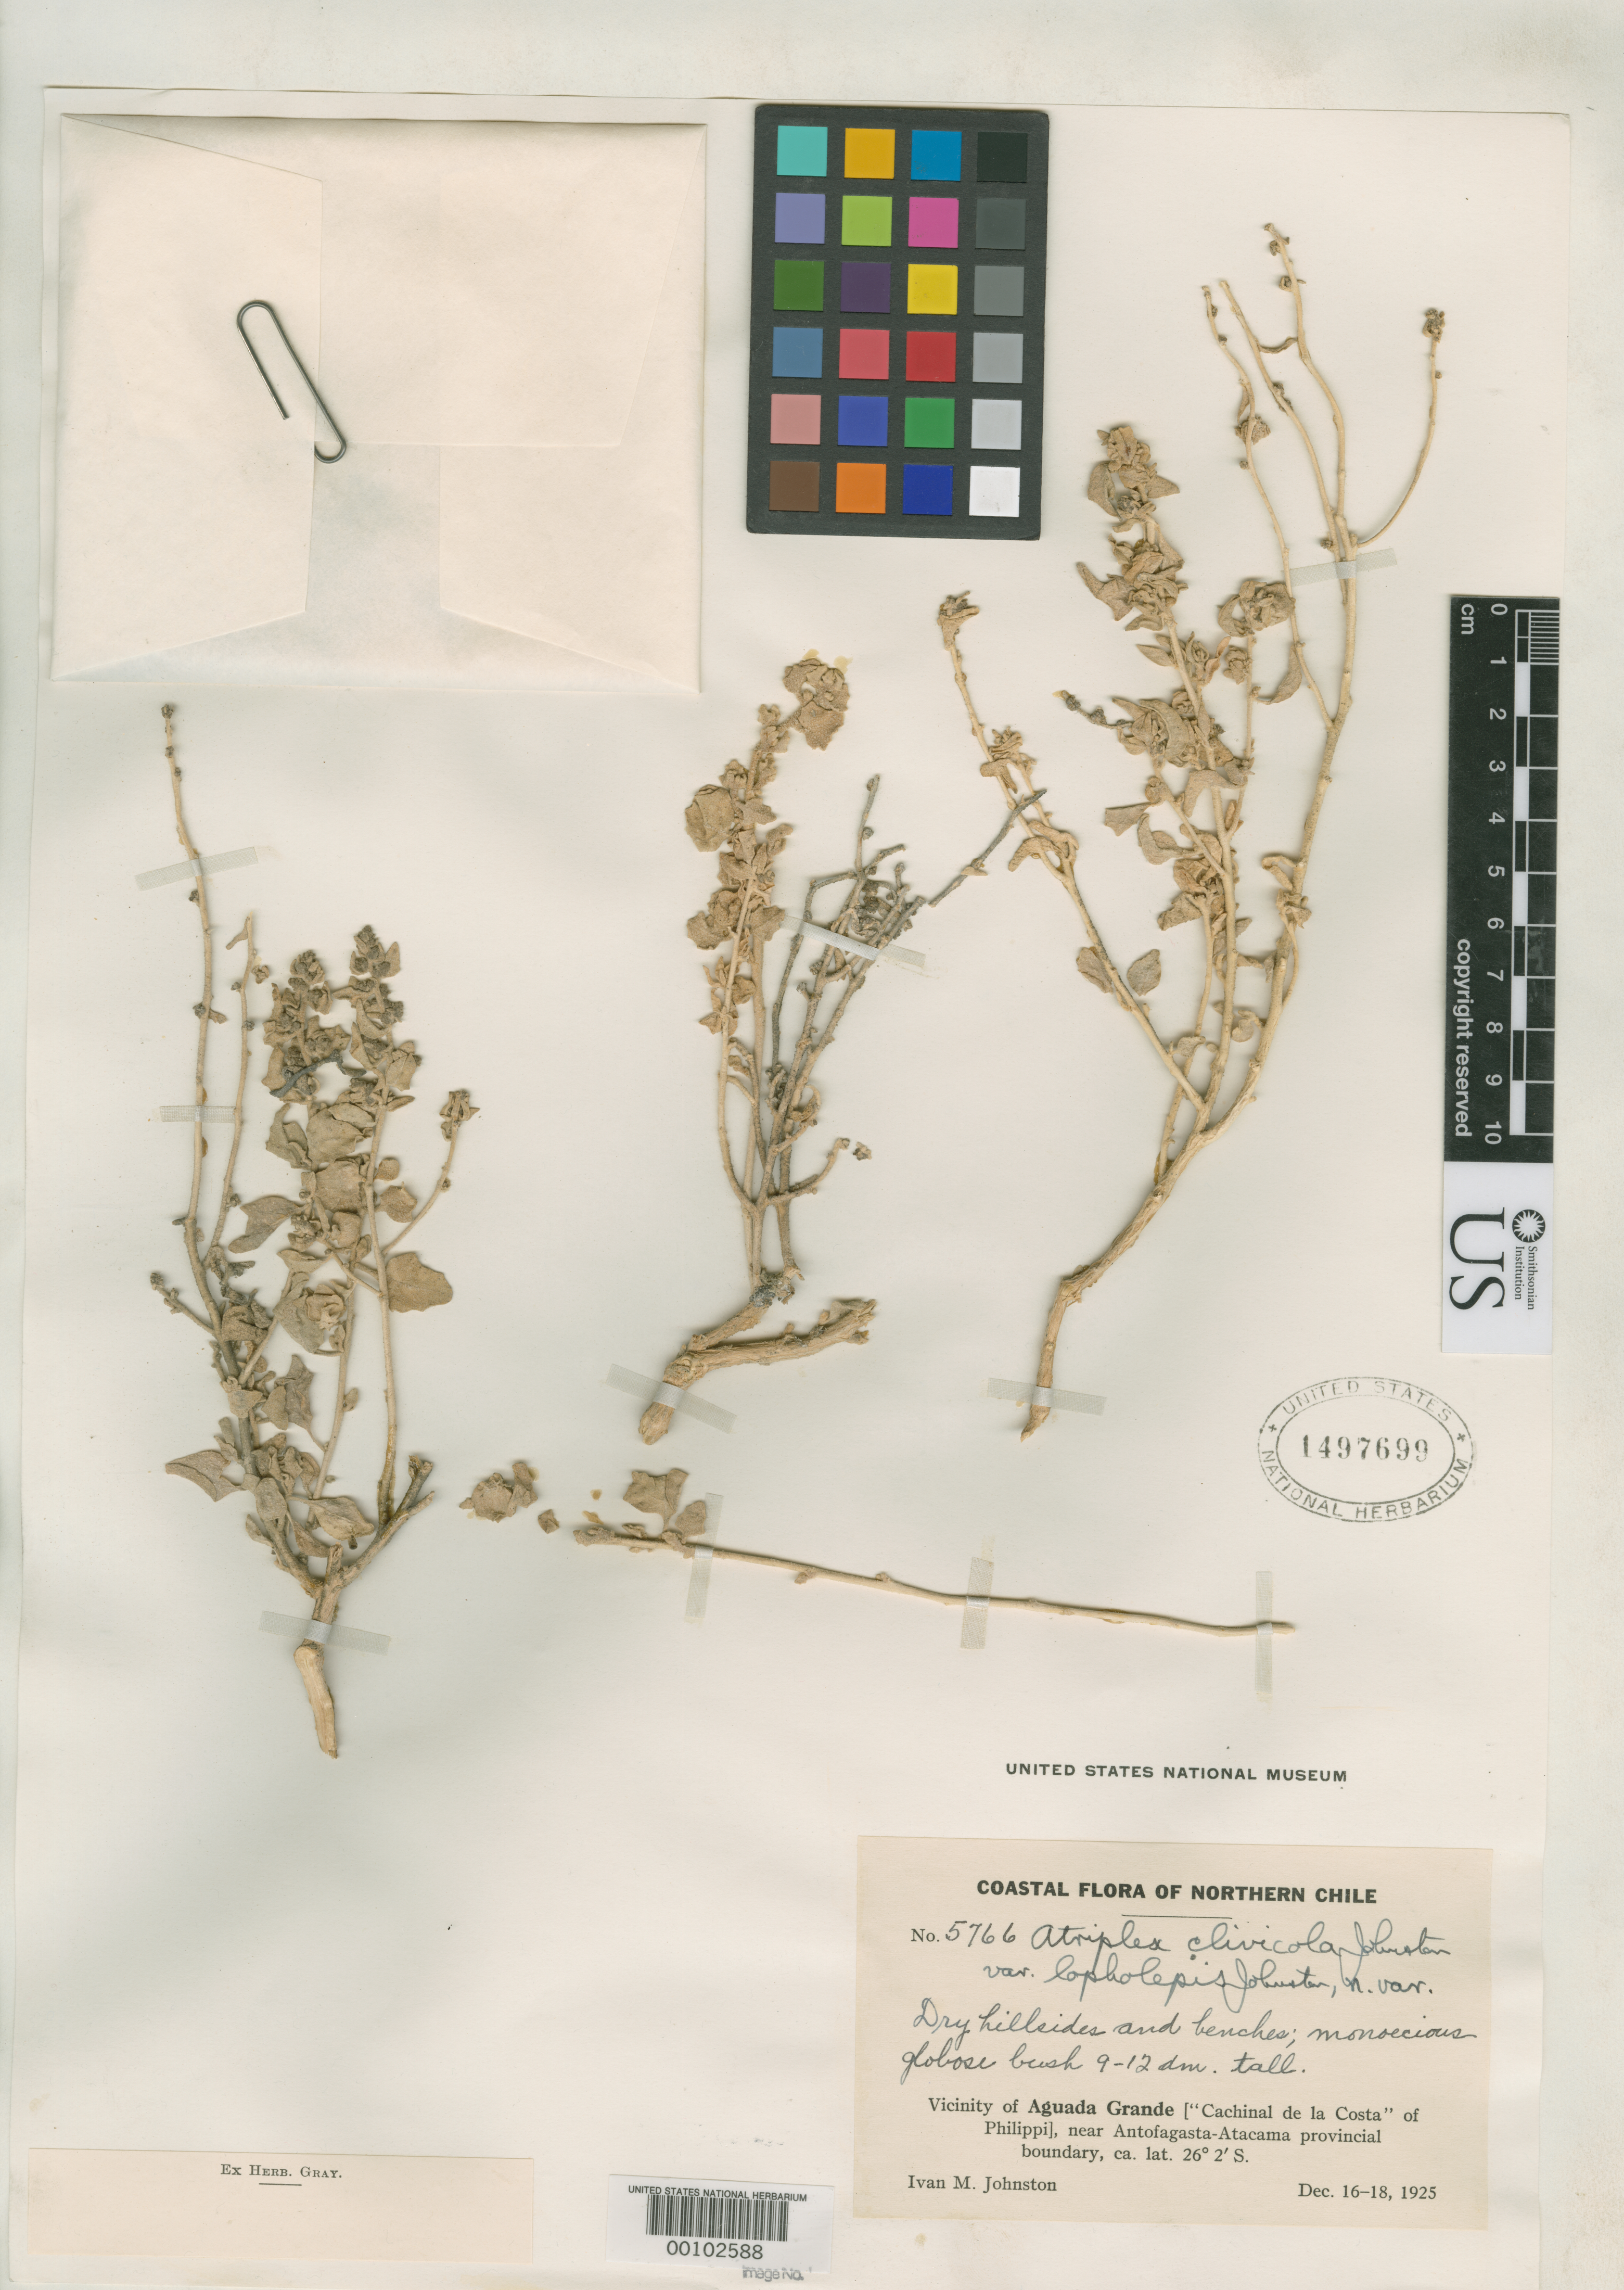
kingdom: Plantae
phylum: Tracheophyta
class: Magnoliopsida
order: Caryophyllales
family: Amaranthaceae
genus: Atriplex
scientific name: Atriplex clivicola var. lopholepis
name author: I.M. Johnst.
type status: Isotype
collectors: I.M. Johnston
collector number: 5766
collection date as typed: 17 Dec 1925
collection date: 1925-12-17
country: Chile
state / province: Atacama (III)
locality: Below Aguada Grande. Chanaral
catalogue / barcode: US 1497699